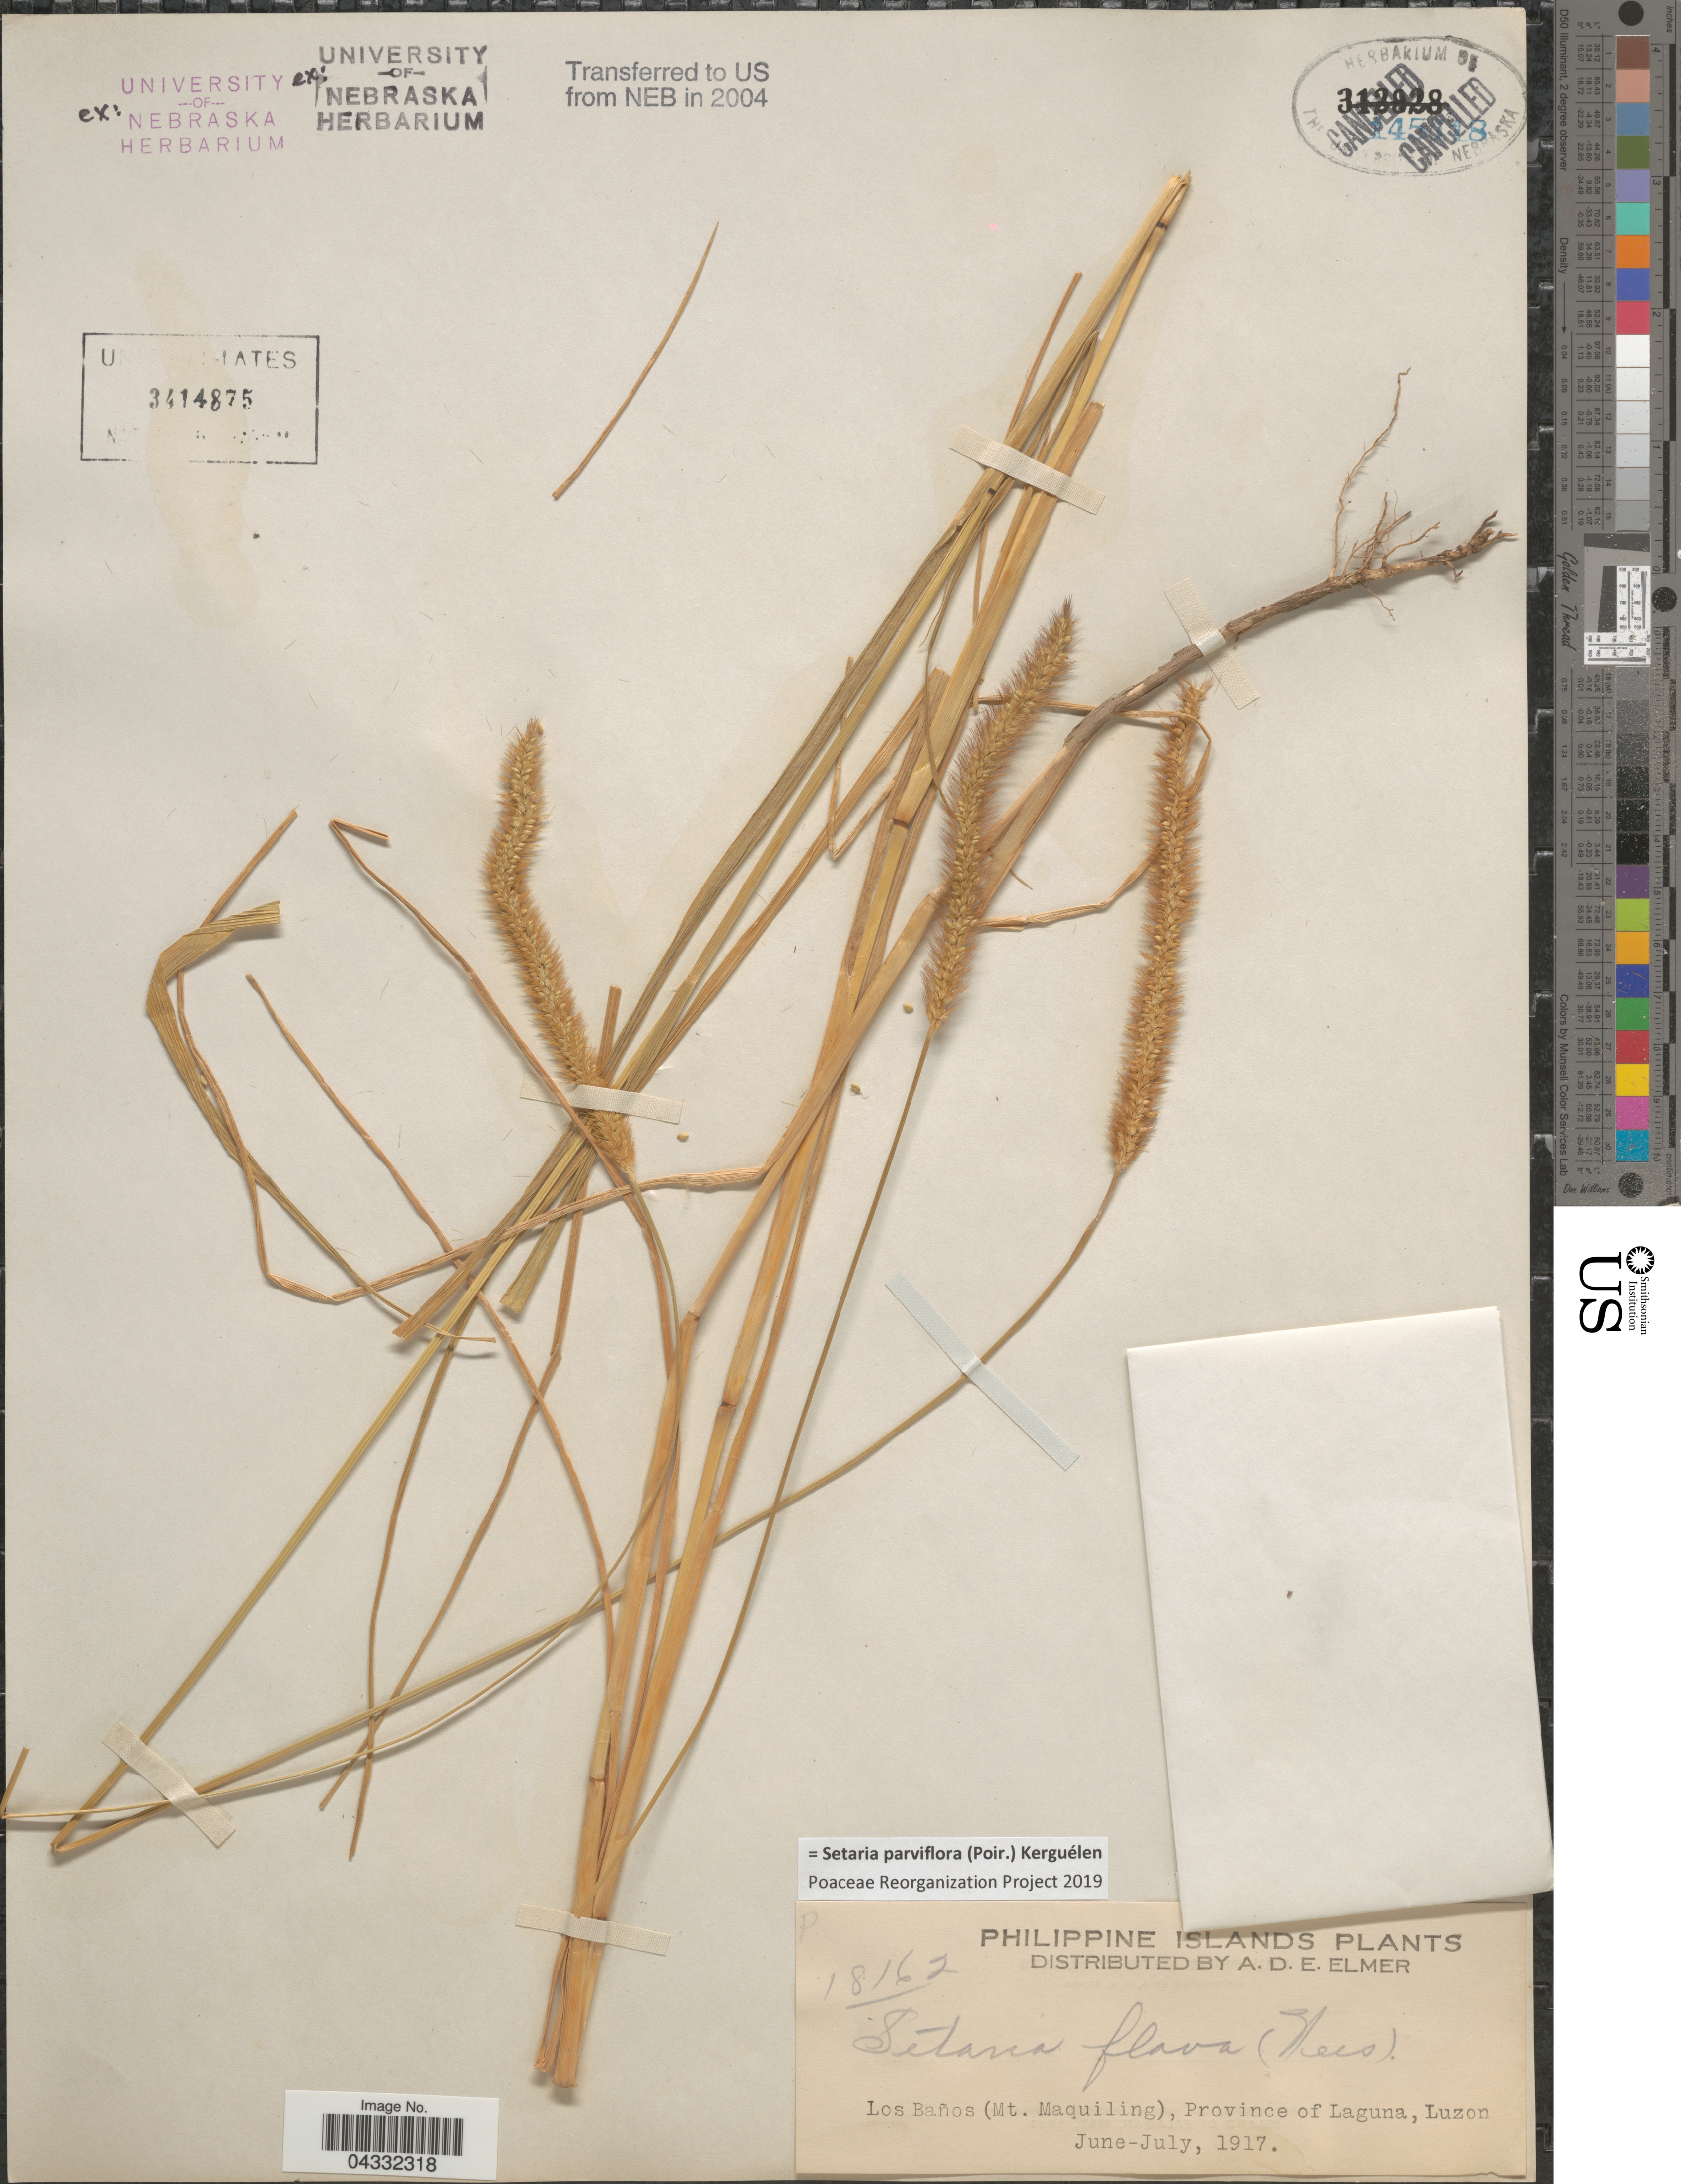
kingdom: Plantae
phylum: Tracheophyta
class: Liliopsida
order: Poales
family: Poaceae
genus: Setaria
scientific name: Setaria parviflora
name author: (Poir.) Kerguélen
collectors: A. D. E. Elmer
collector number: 18162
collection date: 1917-06/1917-07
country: Philippines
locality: Philippine Islands. Los Baños (Mt. Maquiling), Province of Laguna, Luzon.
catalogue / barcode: US 3414875